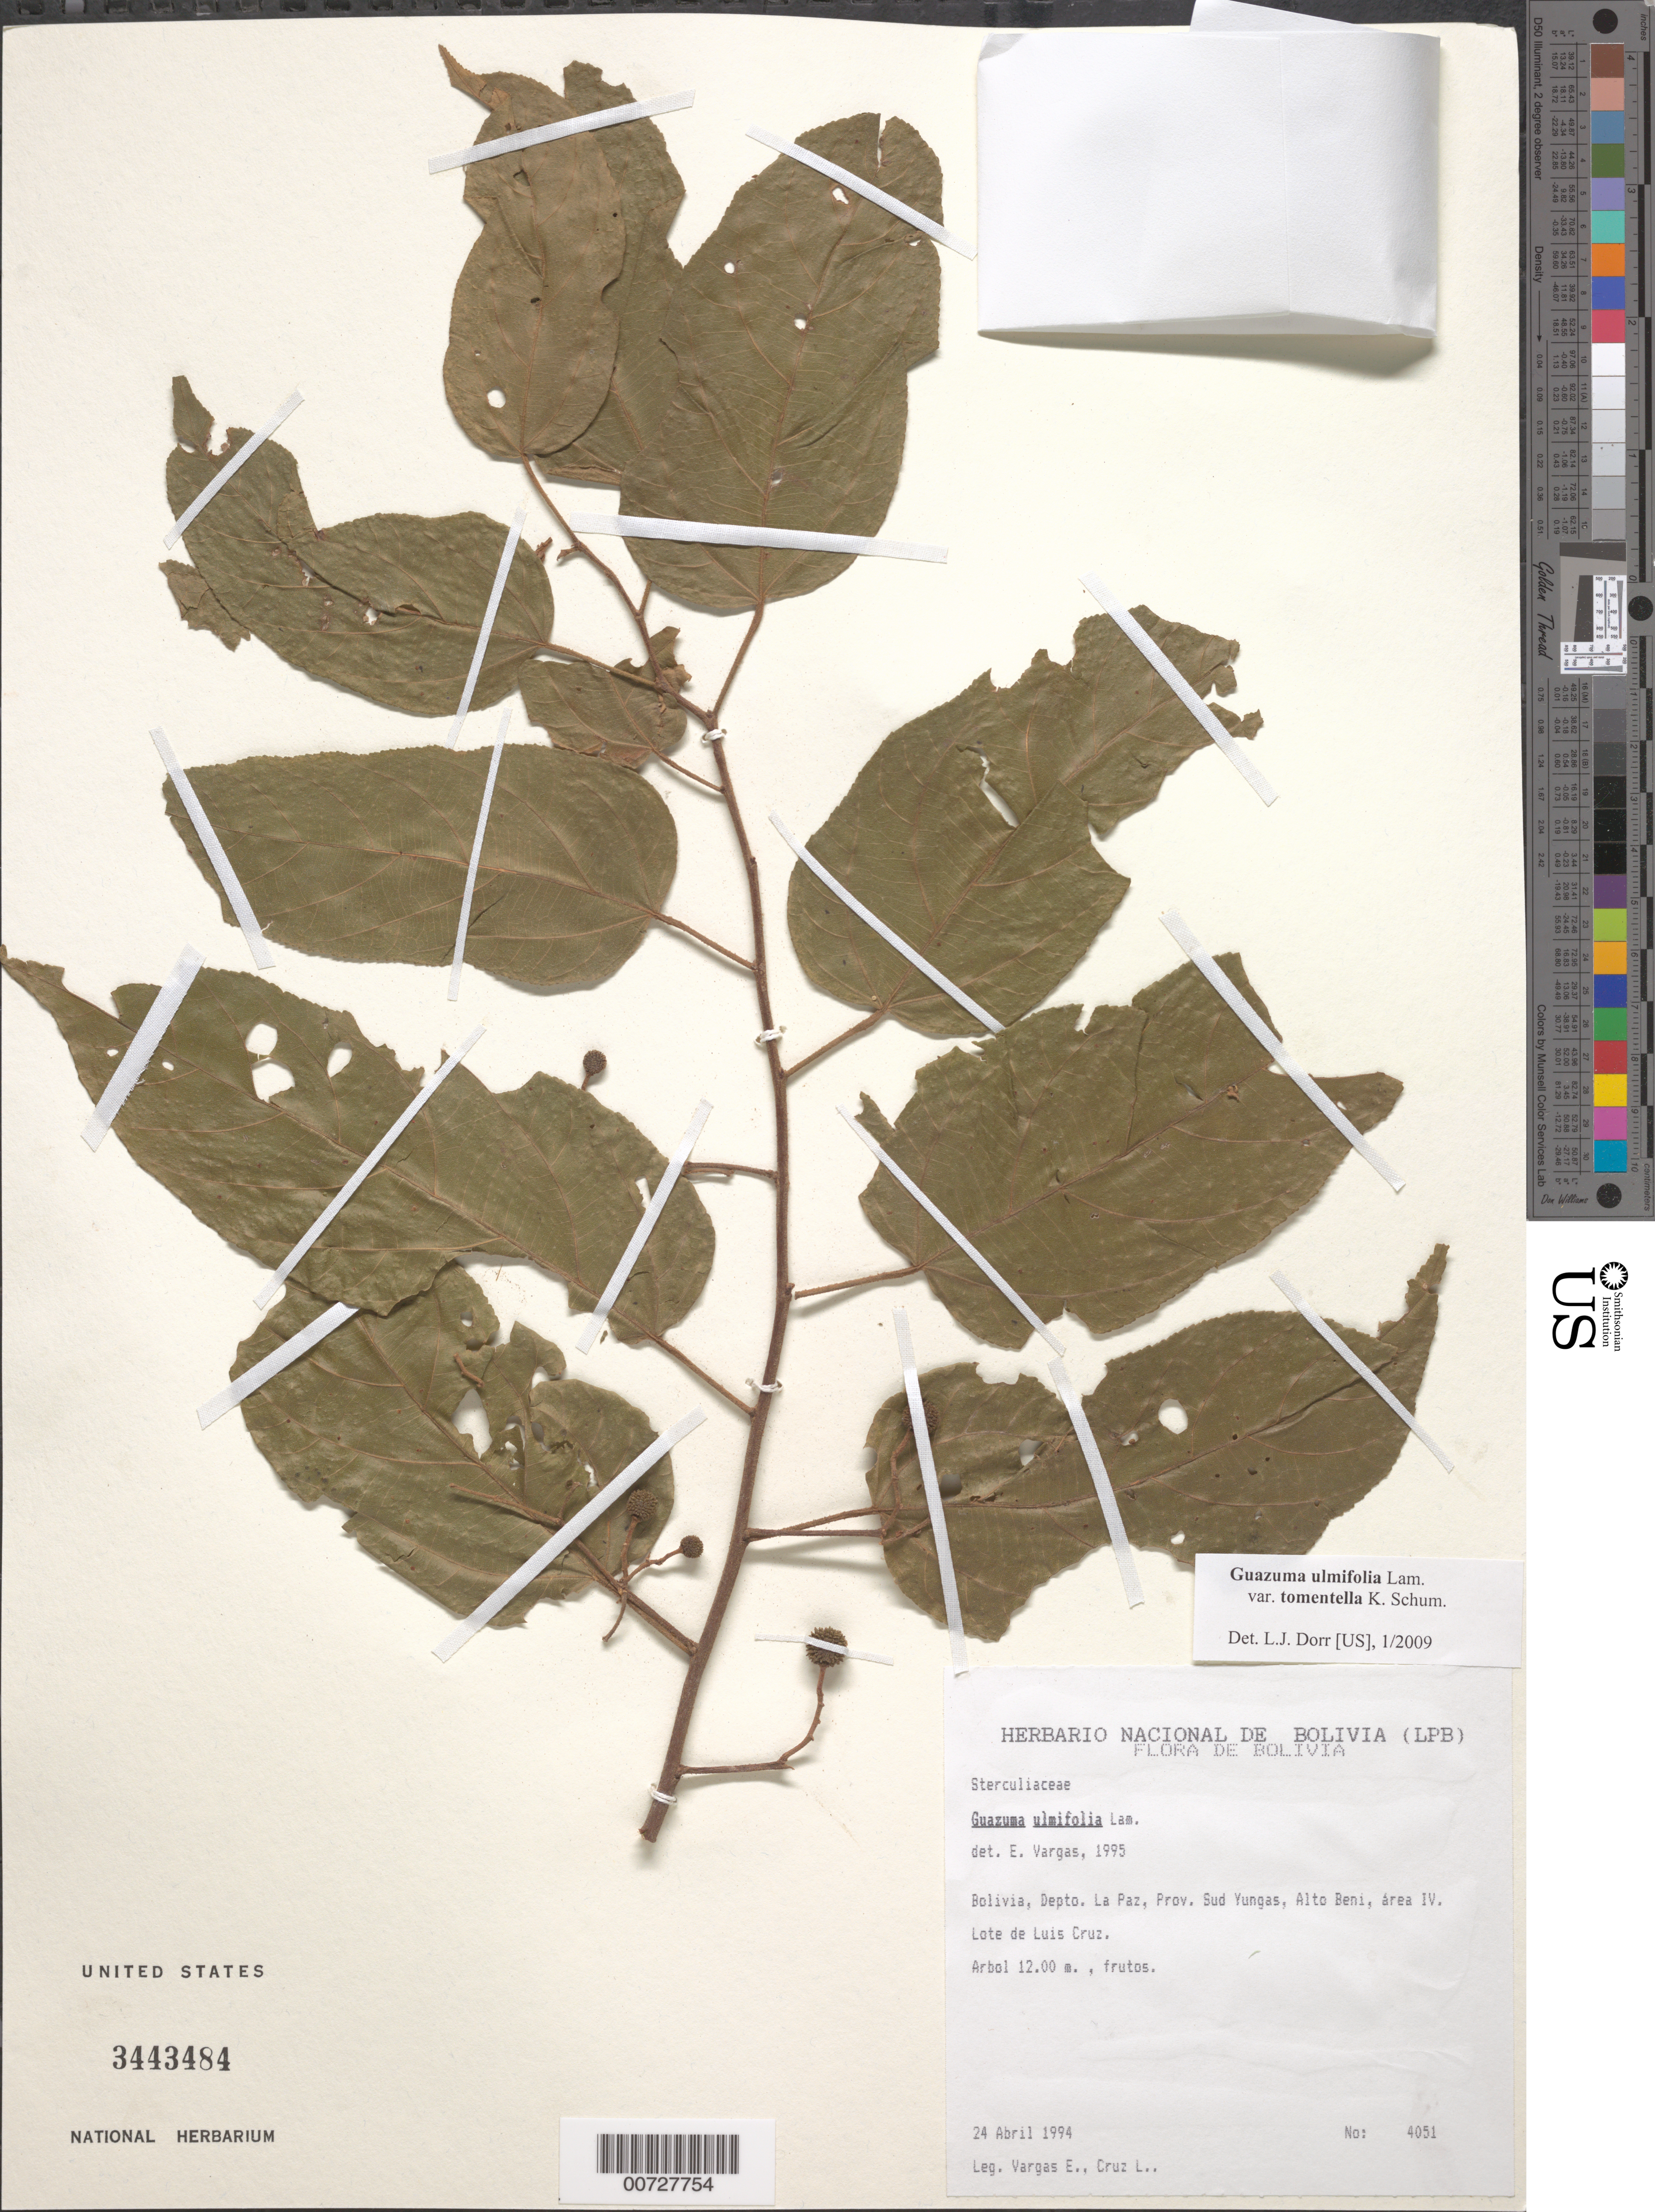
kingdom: Plantae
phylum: Tracheophyta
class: Magnoliopsida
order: Malvales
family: Malvaceae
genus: Guazuma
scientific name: Guazuma ulmifolia var. tomentella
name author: K. Schum.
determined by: Dorr, L. J., (BOT), Smithsonian Institution - National Museum of Natural History (UNITED STATES)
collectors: E. Vargas & L. Cruz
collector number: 4051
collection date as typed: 24 Apr 1994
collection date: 1994-04-24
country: Bolivia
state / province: La Paz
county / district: Sud Yungas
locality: Alto Beni, área IV. Lote de Luis Cruz.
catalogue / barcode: US 3443484